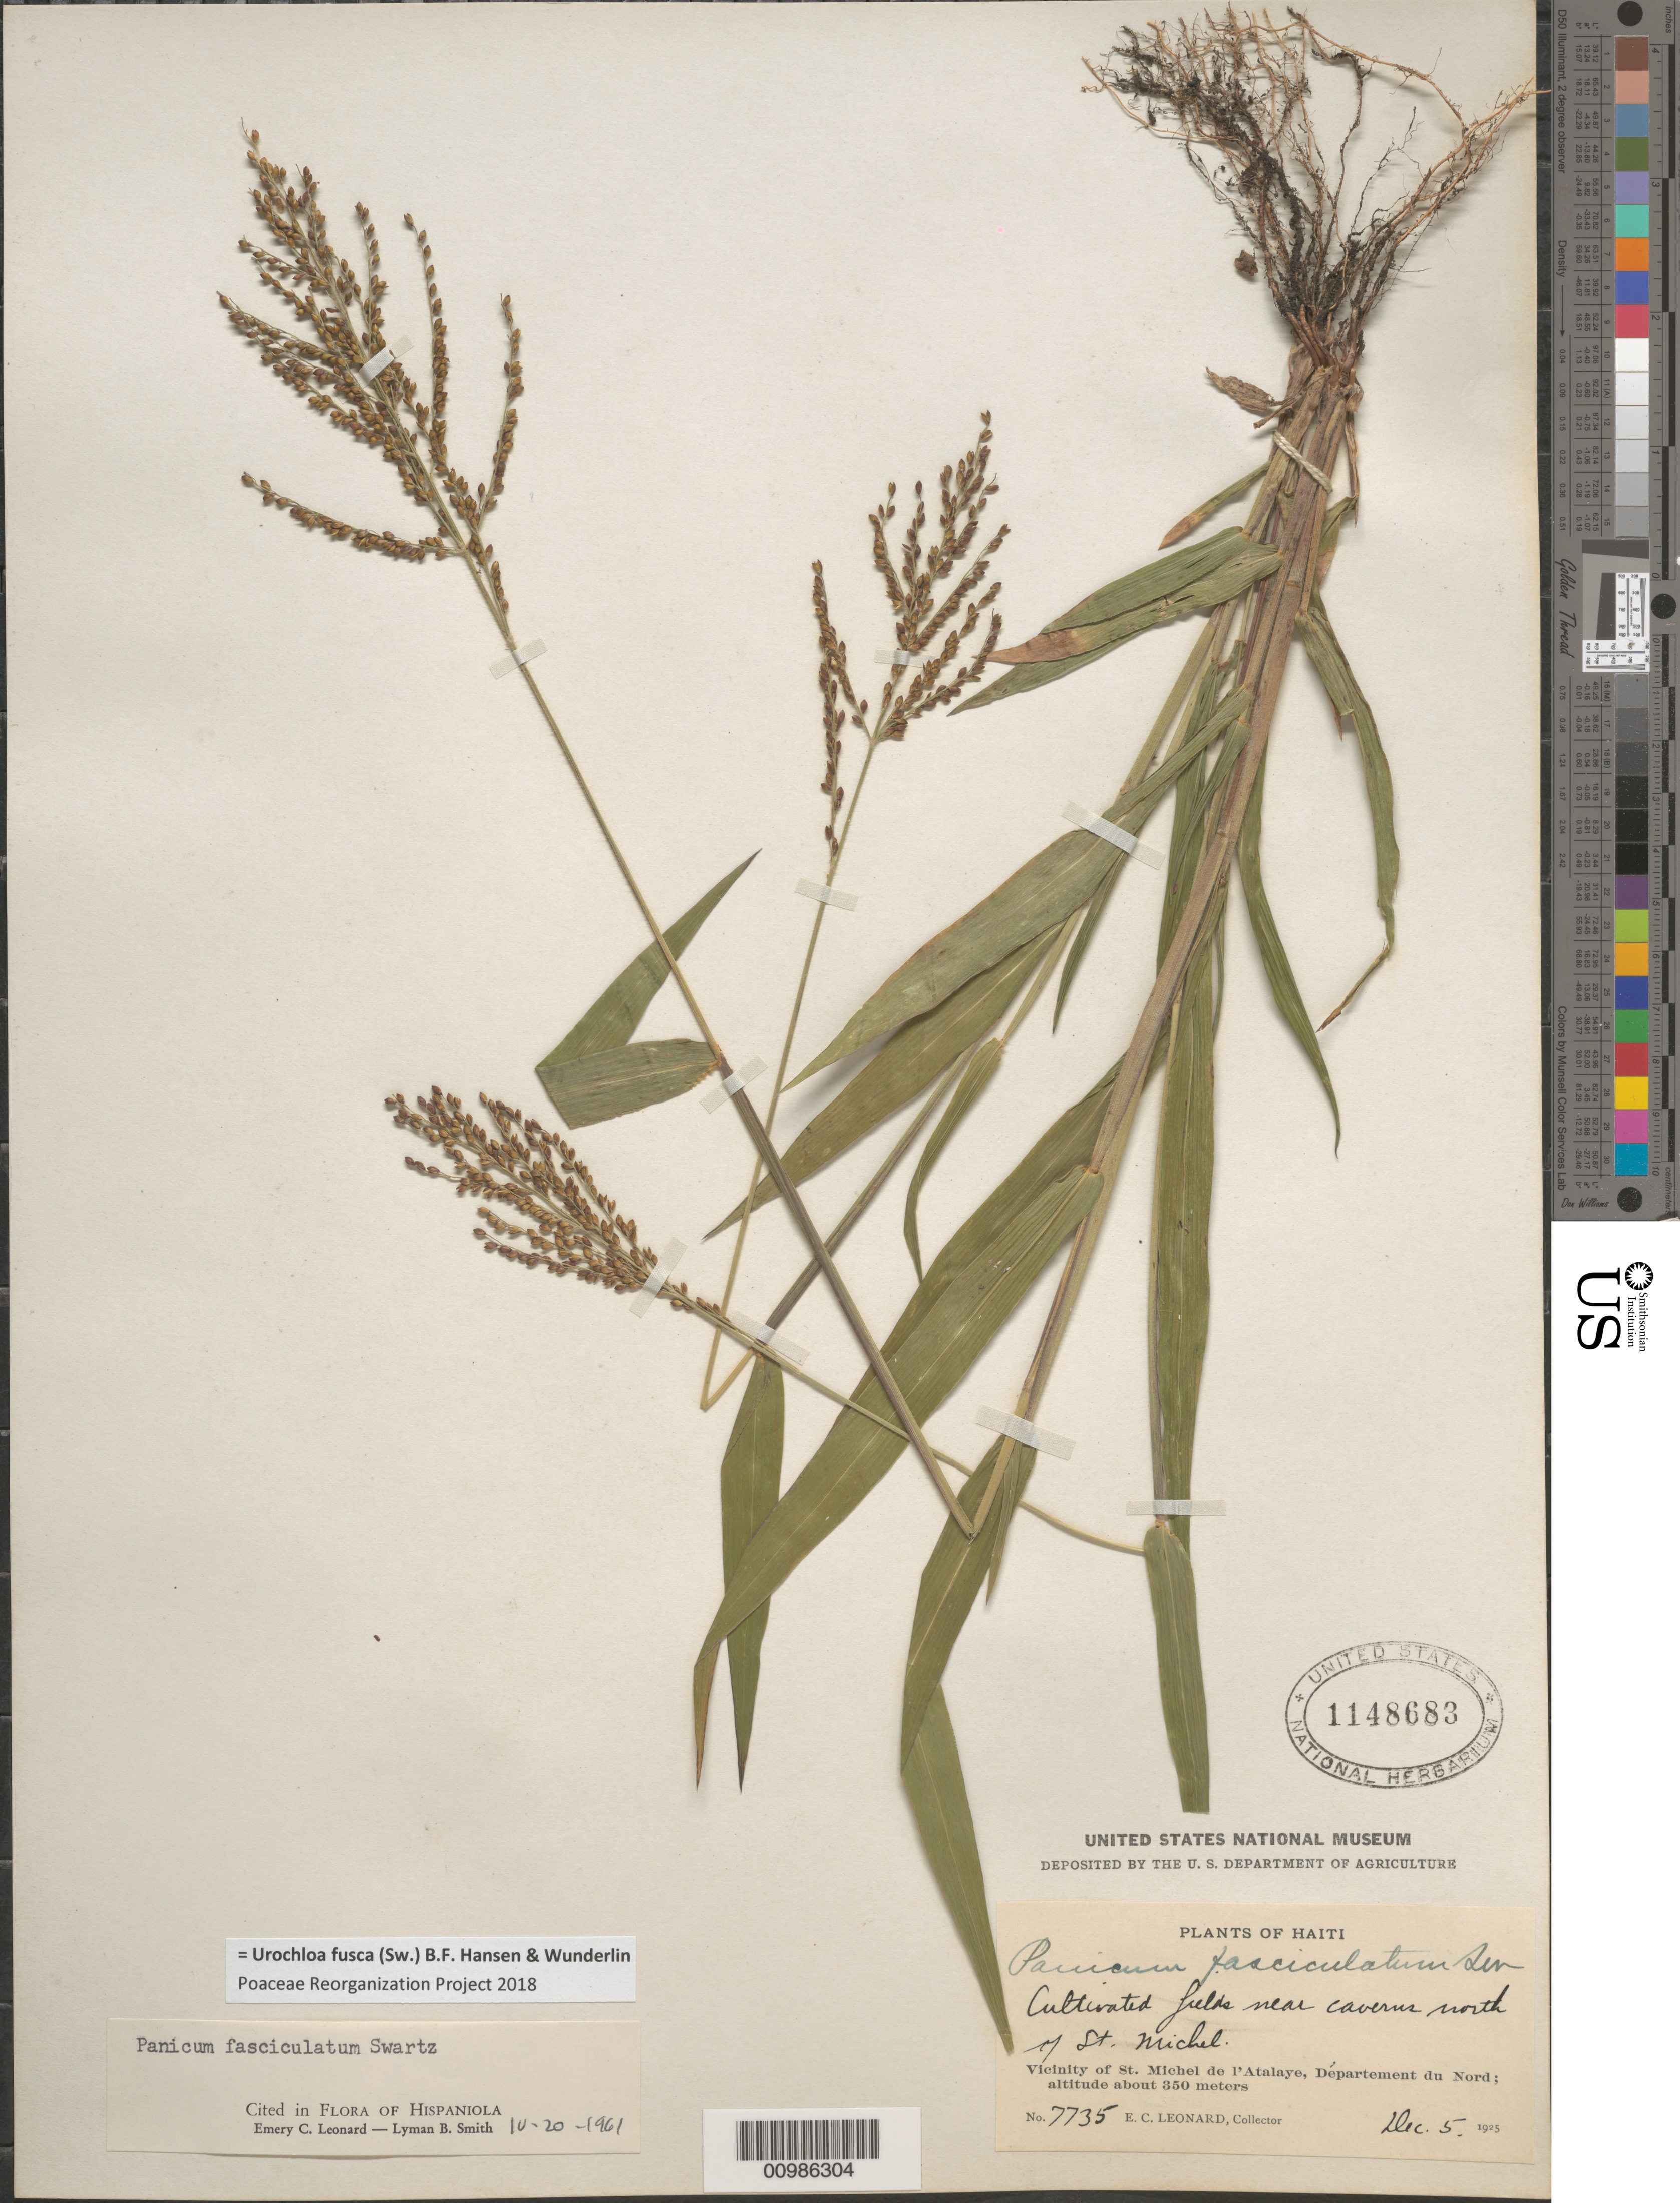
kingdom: Plantae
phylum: Tracheophyta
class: Liliopsida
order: Poales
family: Poaceae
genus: Brachiaria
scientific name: Brachiaria fasciculata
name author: (Sw.) Parodi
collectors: E. C. Leonard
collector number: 7735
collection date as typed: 05 Dec 1925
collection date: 1925-12-05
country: Haiti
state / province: Nord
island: Hispaniola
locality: Vicinity of St. Michel de l'Atalaye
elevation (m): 350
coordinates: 0 N, 0 E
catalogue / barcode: US 1148683